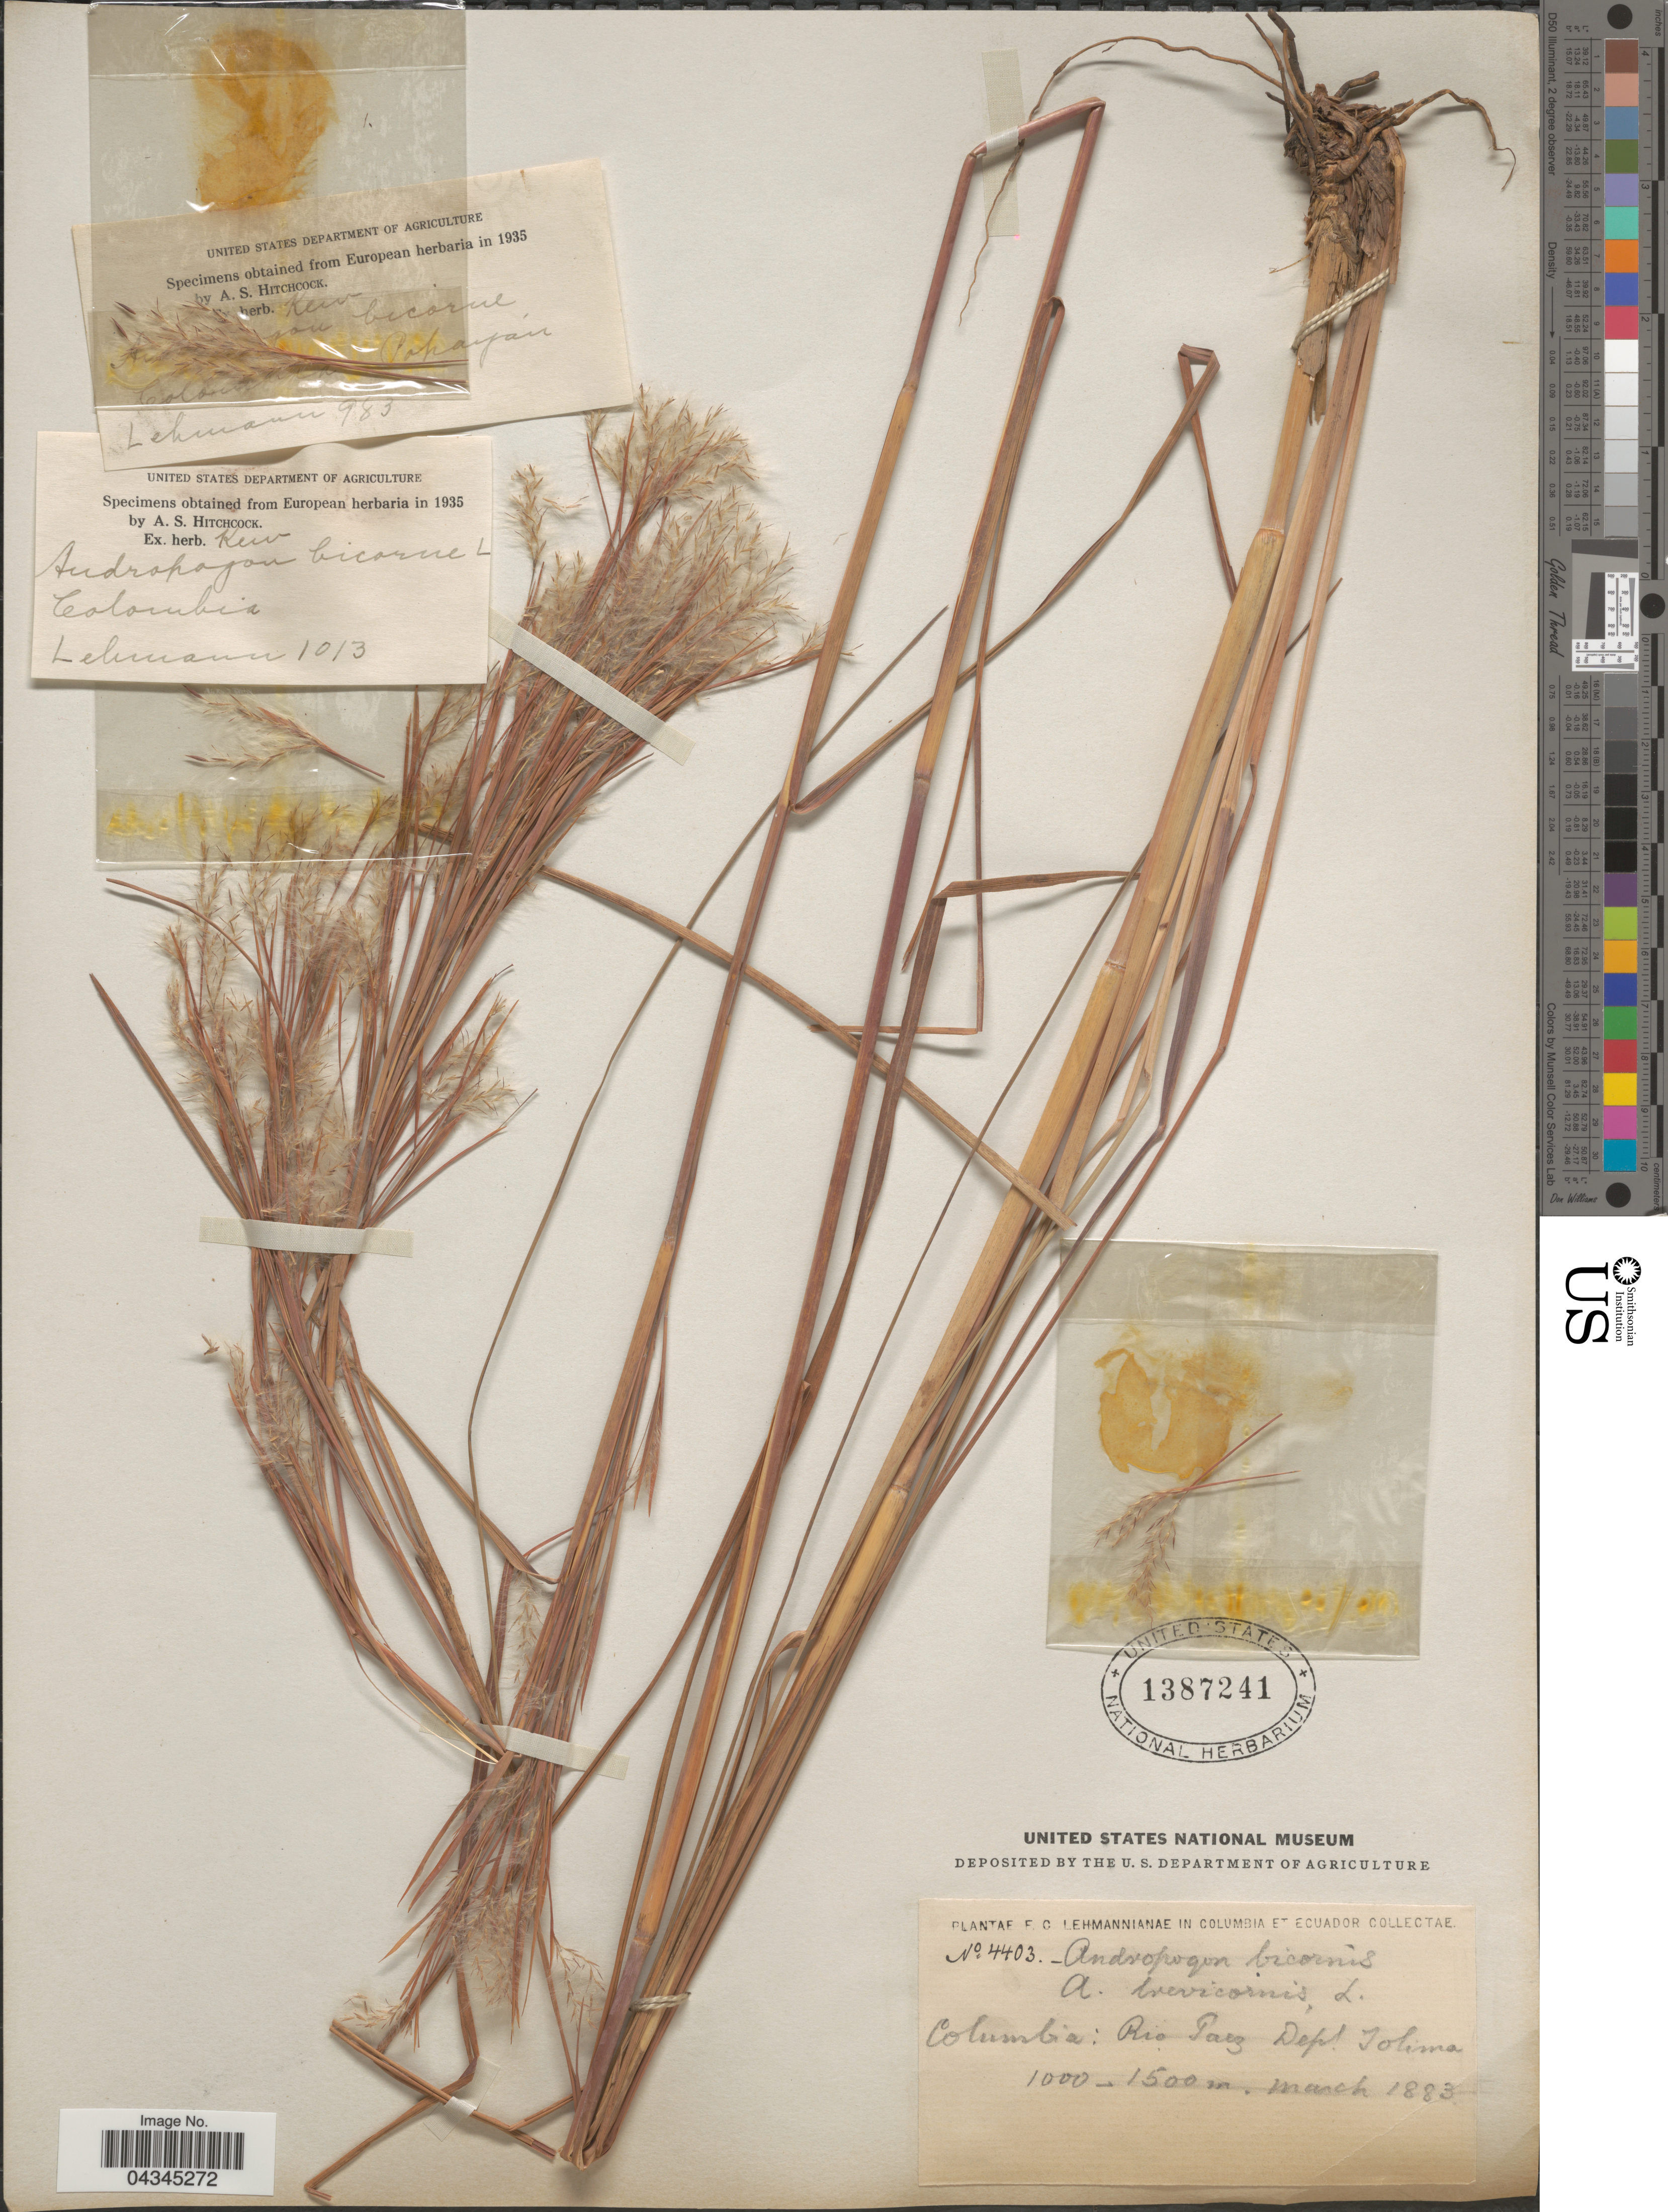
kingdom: Plantae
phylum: Tracheophyta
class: Liliopsida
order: Poales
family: Poaceae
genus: Andropogon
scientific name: Andropogon bicornis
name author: L.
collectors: F. C. Lehmann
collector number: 4403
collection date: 1883-03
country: Colombia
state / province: Tolima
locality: Rio Paez. Dept. Tolima.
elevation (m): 1000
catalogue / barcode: US 1387241